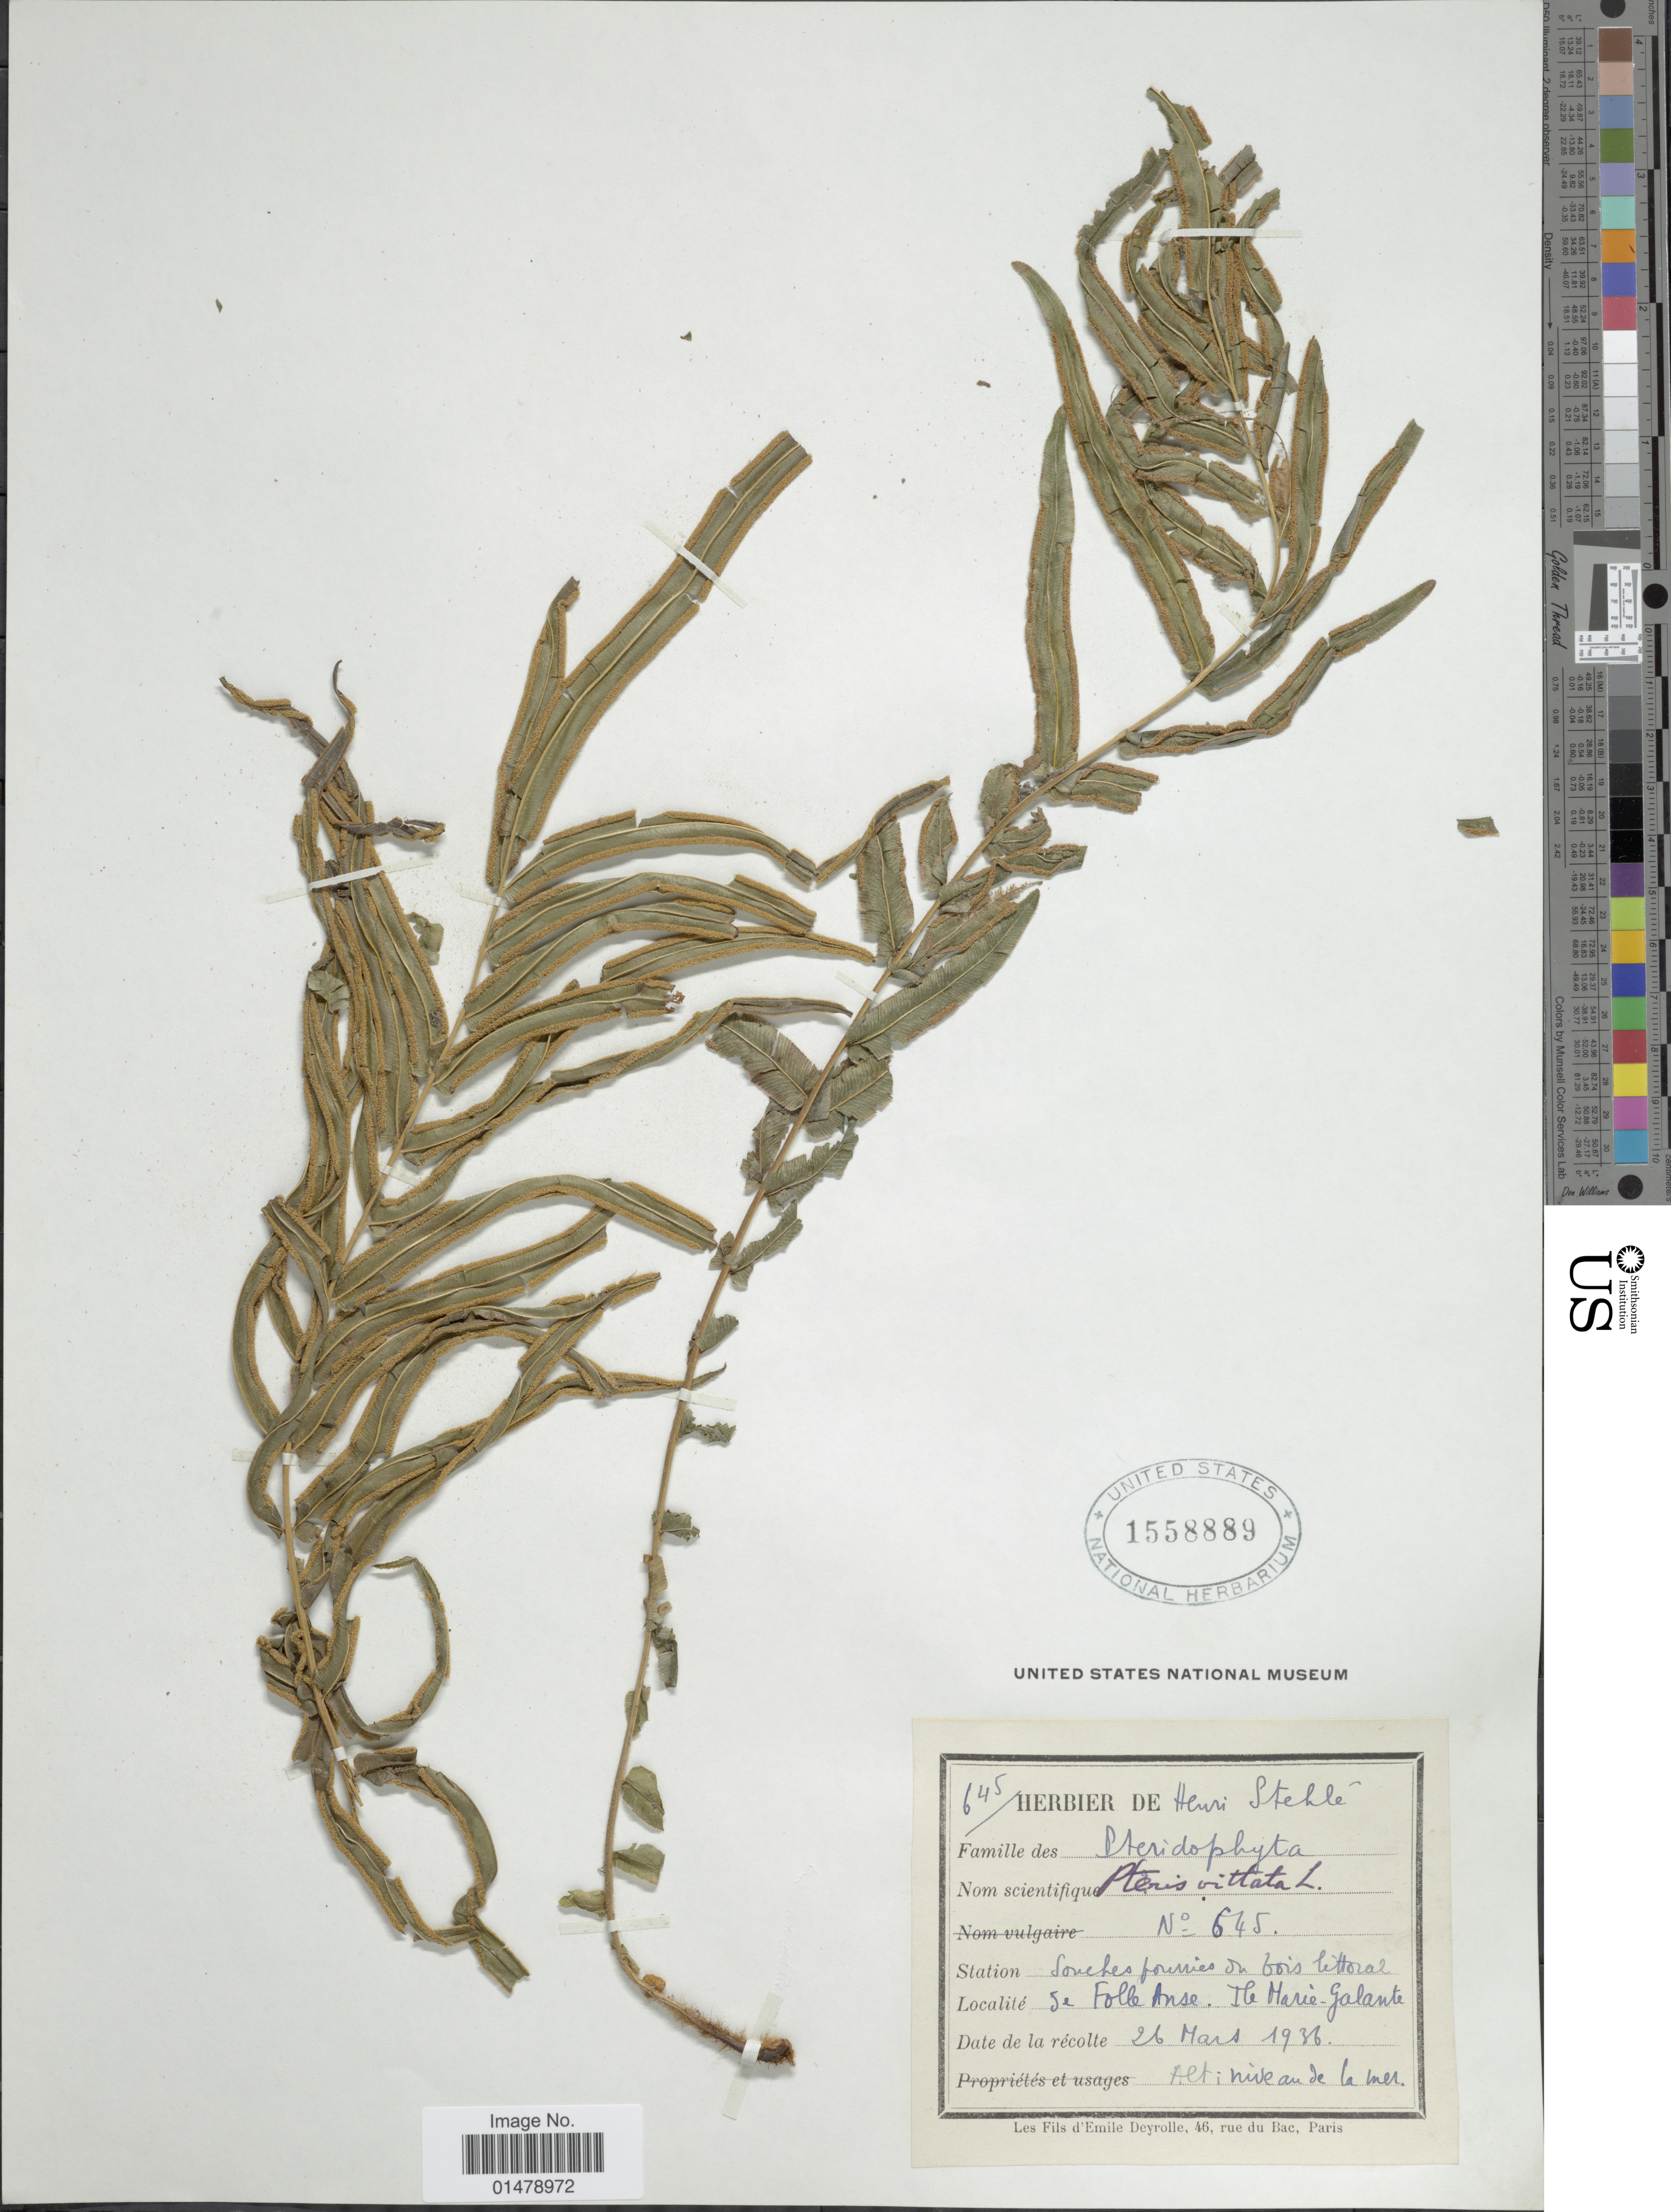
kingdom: Plantae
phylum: Tracheophyta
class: Polypodiopsida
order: Polypodiales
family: Pteridaceae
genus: Pteris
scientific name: Pteris vittata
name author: L.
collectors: ex herb. H. Stehlé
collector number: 645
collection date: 1936-03-26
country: Guadeloupe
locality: Se Folle Anse. Ile Marie-Galante.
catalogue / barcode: US 1558889